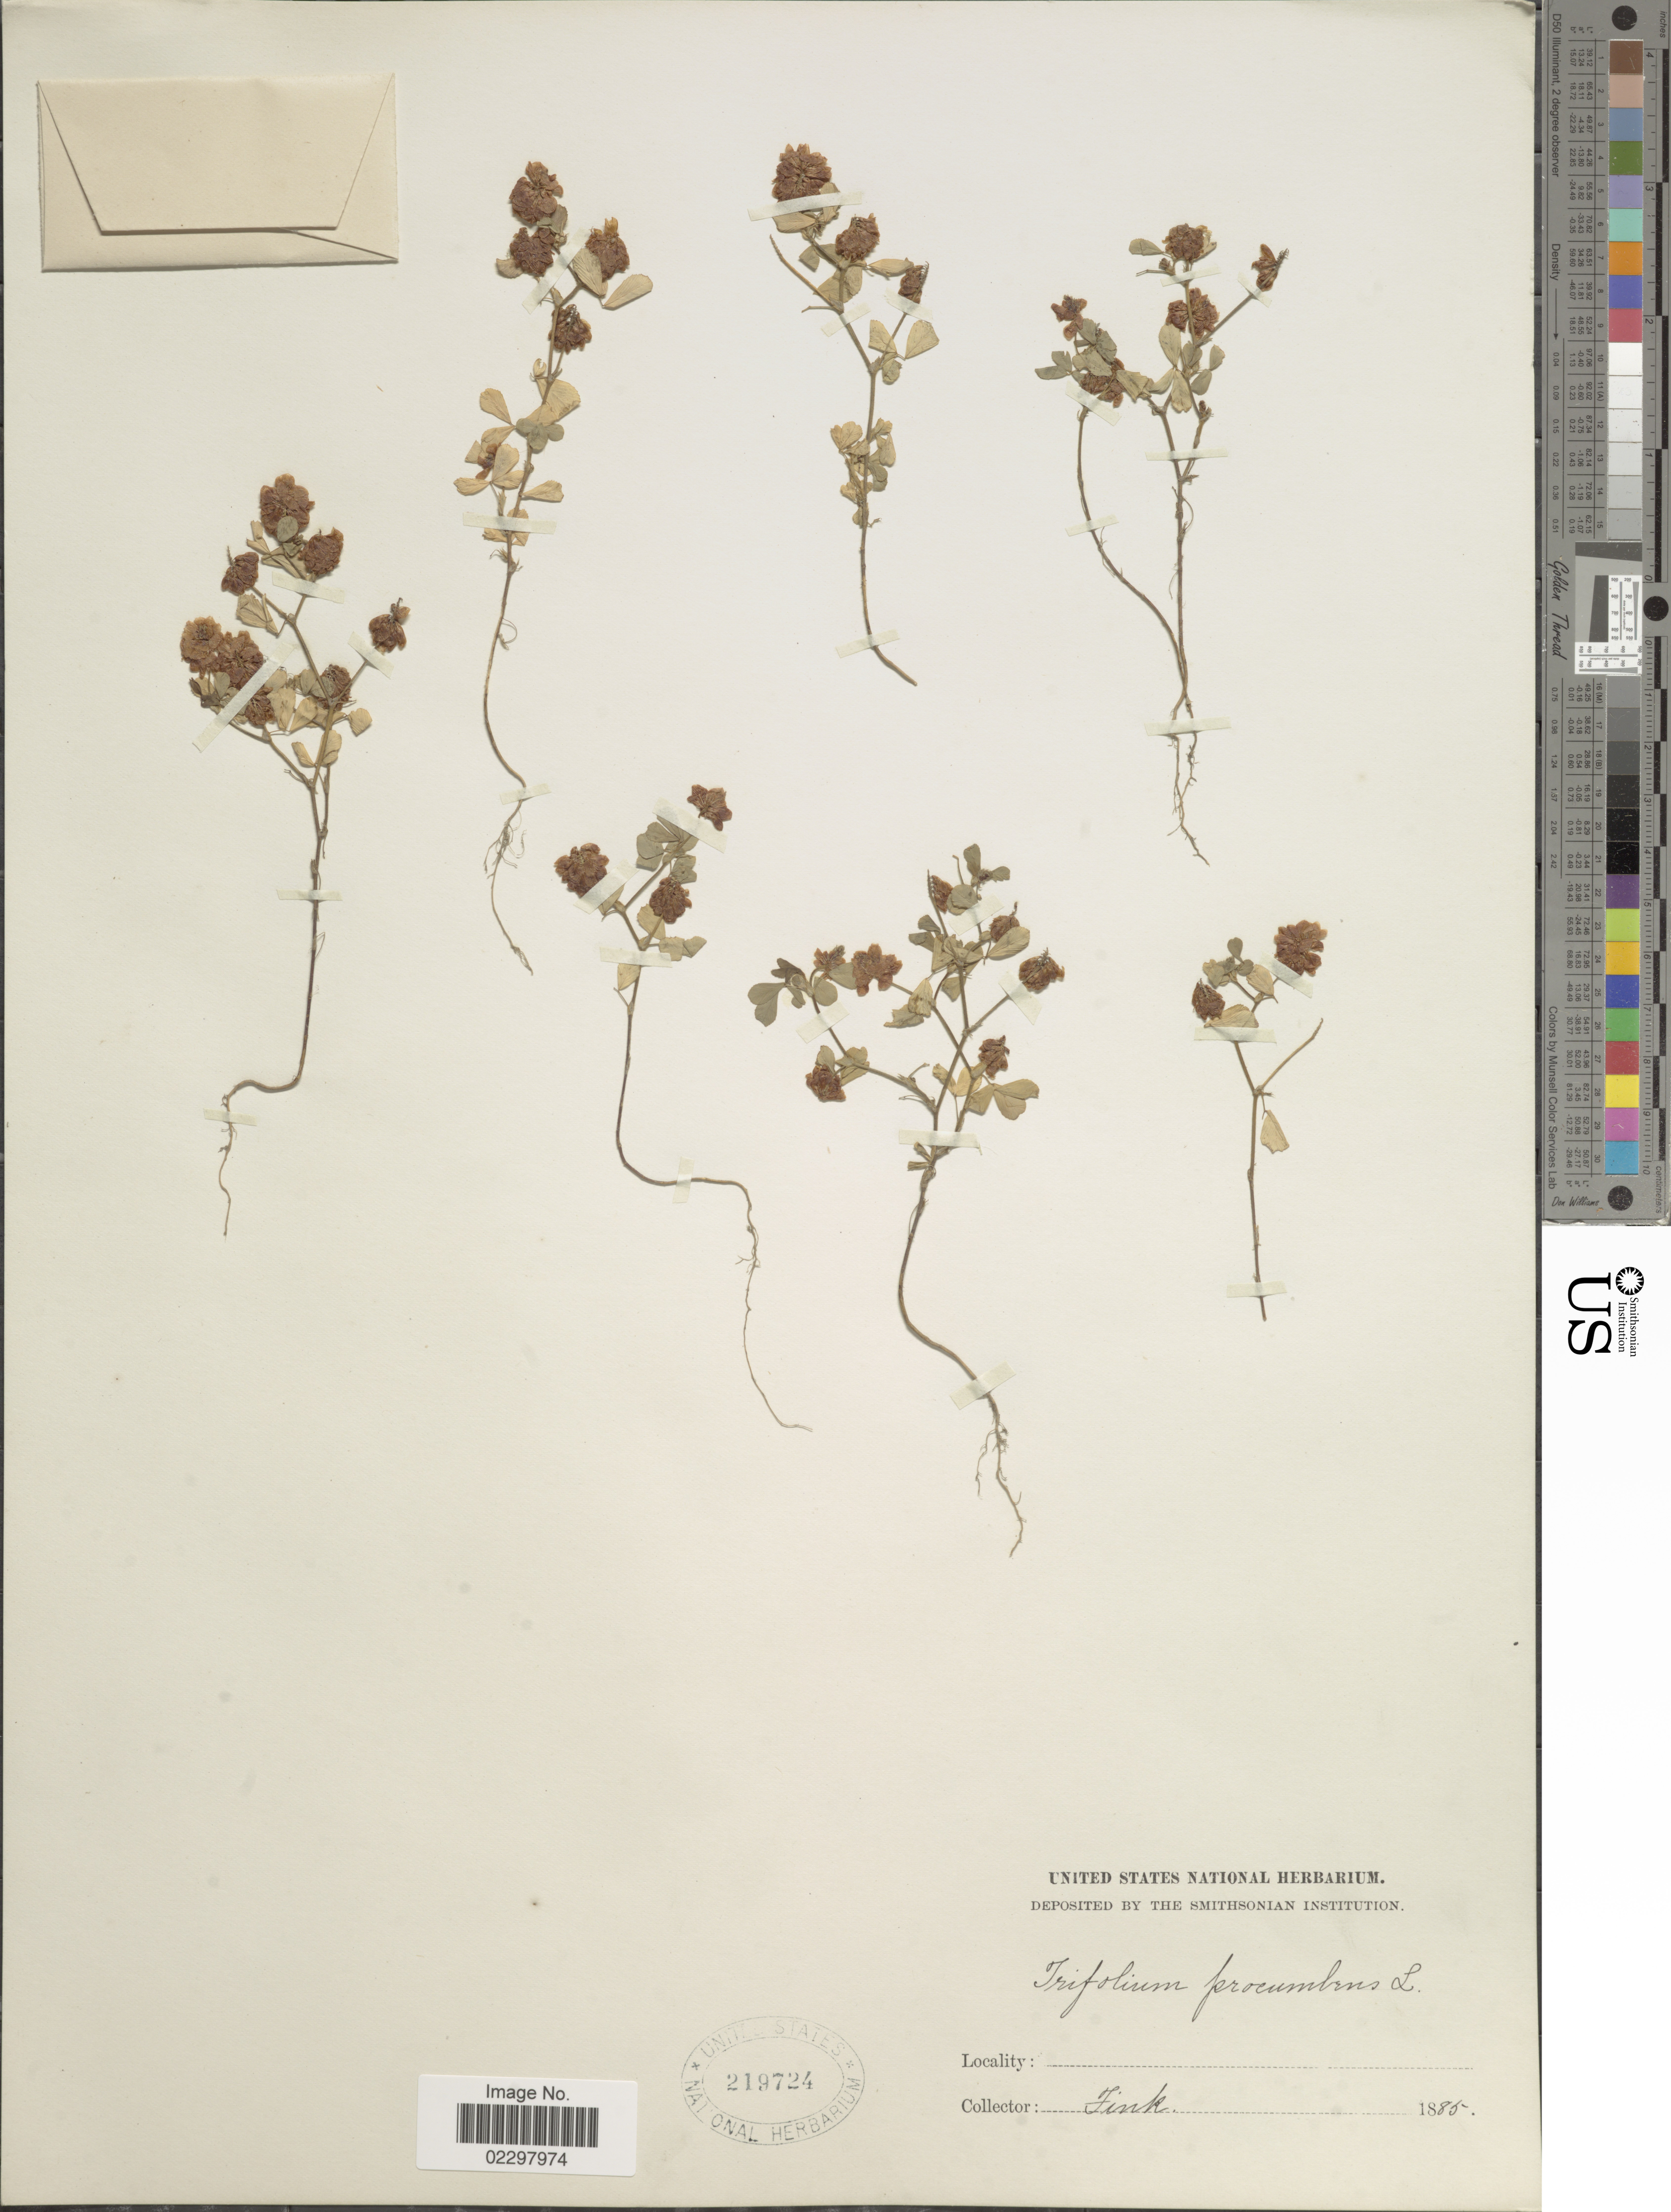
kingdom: Plantae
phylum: Tracheophyta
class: Magnoliopsida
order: Fabales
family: Fabaceae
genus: Trifolium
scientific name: Trifolium procumbens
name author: L.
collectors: -. Fink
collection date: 1885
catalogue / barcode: US 219724